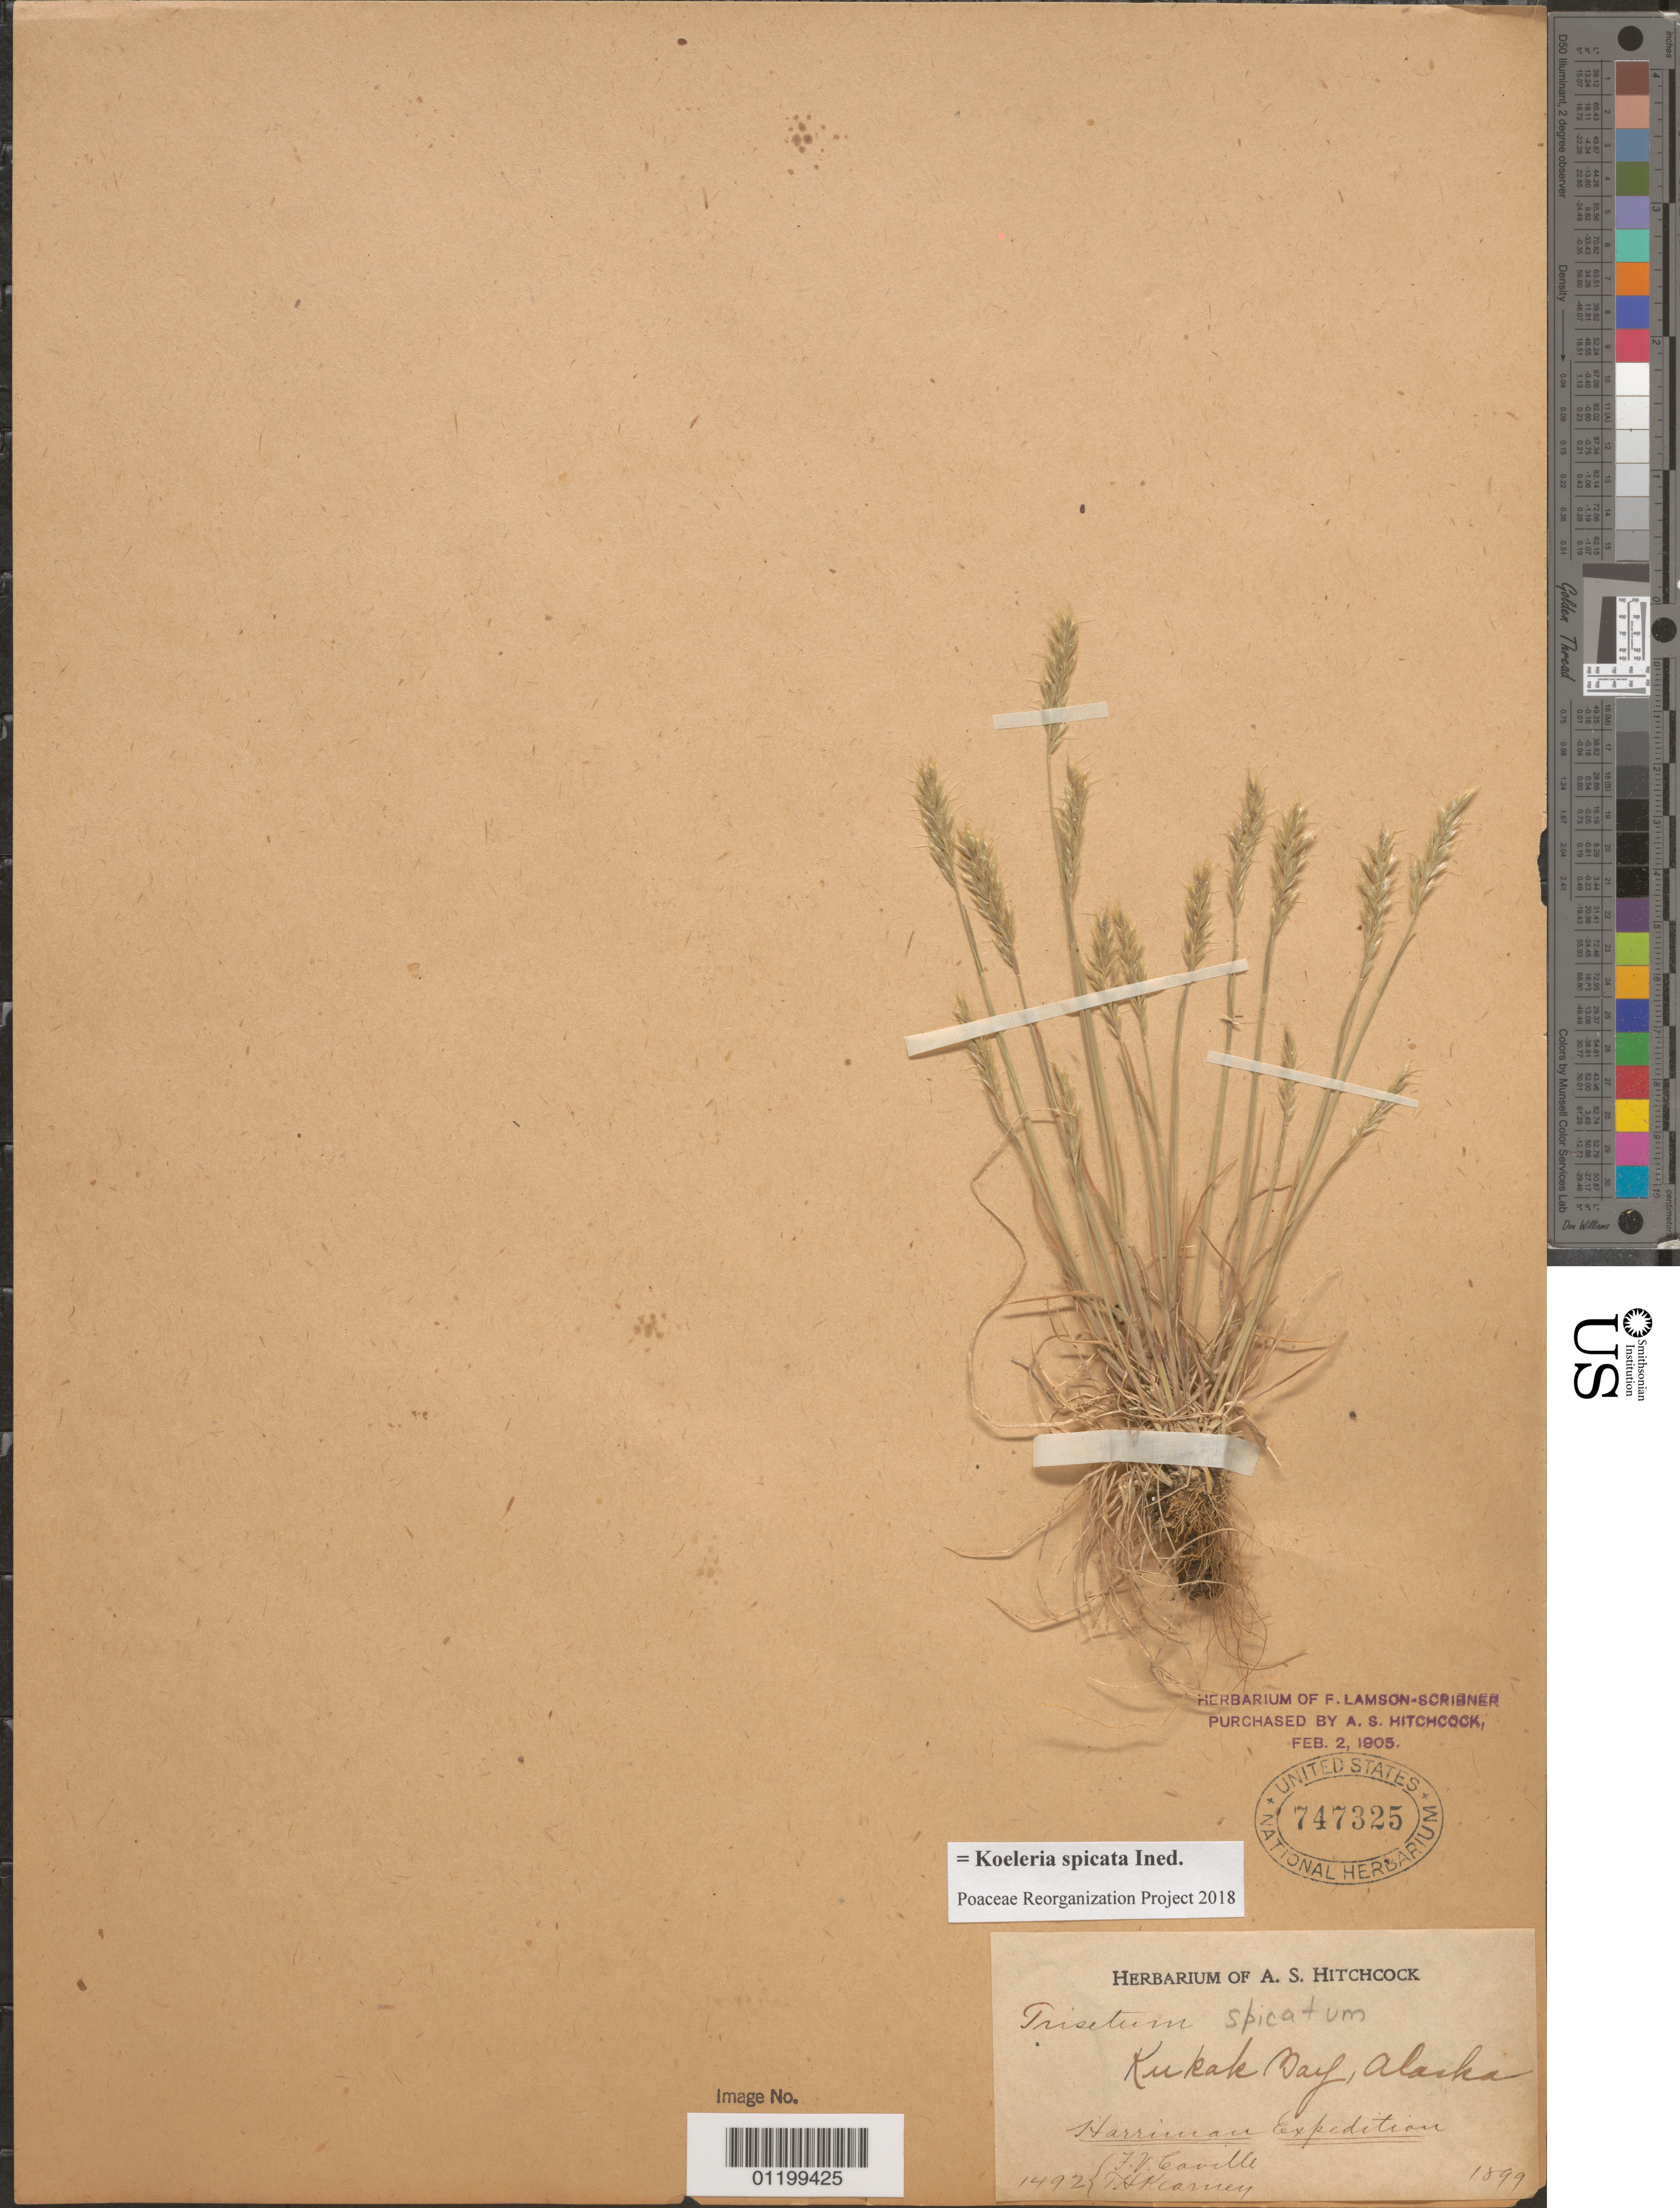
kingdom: Plantae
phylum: Tracheophyta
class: Liliopsida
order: Poales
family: Poaceae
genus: Koeleria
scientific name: Koeleria spicata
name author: (L.) Barberá et al.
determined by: Poaceae Reorganization Project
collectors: F. V. Coville & T. H. Kearney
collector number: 1492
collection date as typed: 1899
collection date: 1899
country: United States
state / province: Alaska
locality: Kukak Bay.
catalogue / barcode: US 747325